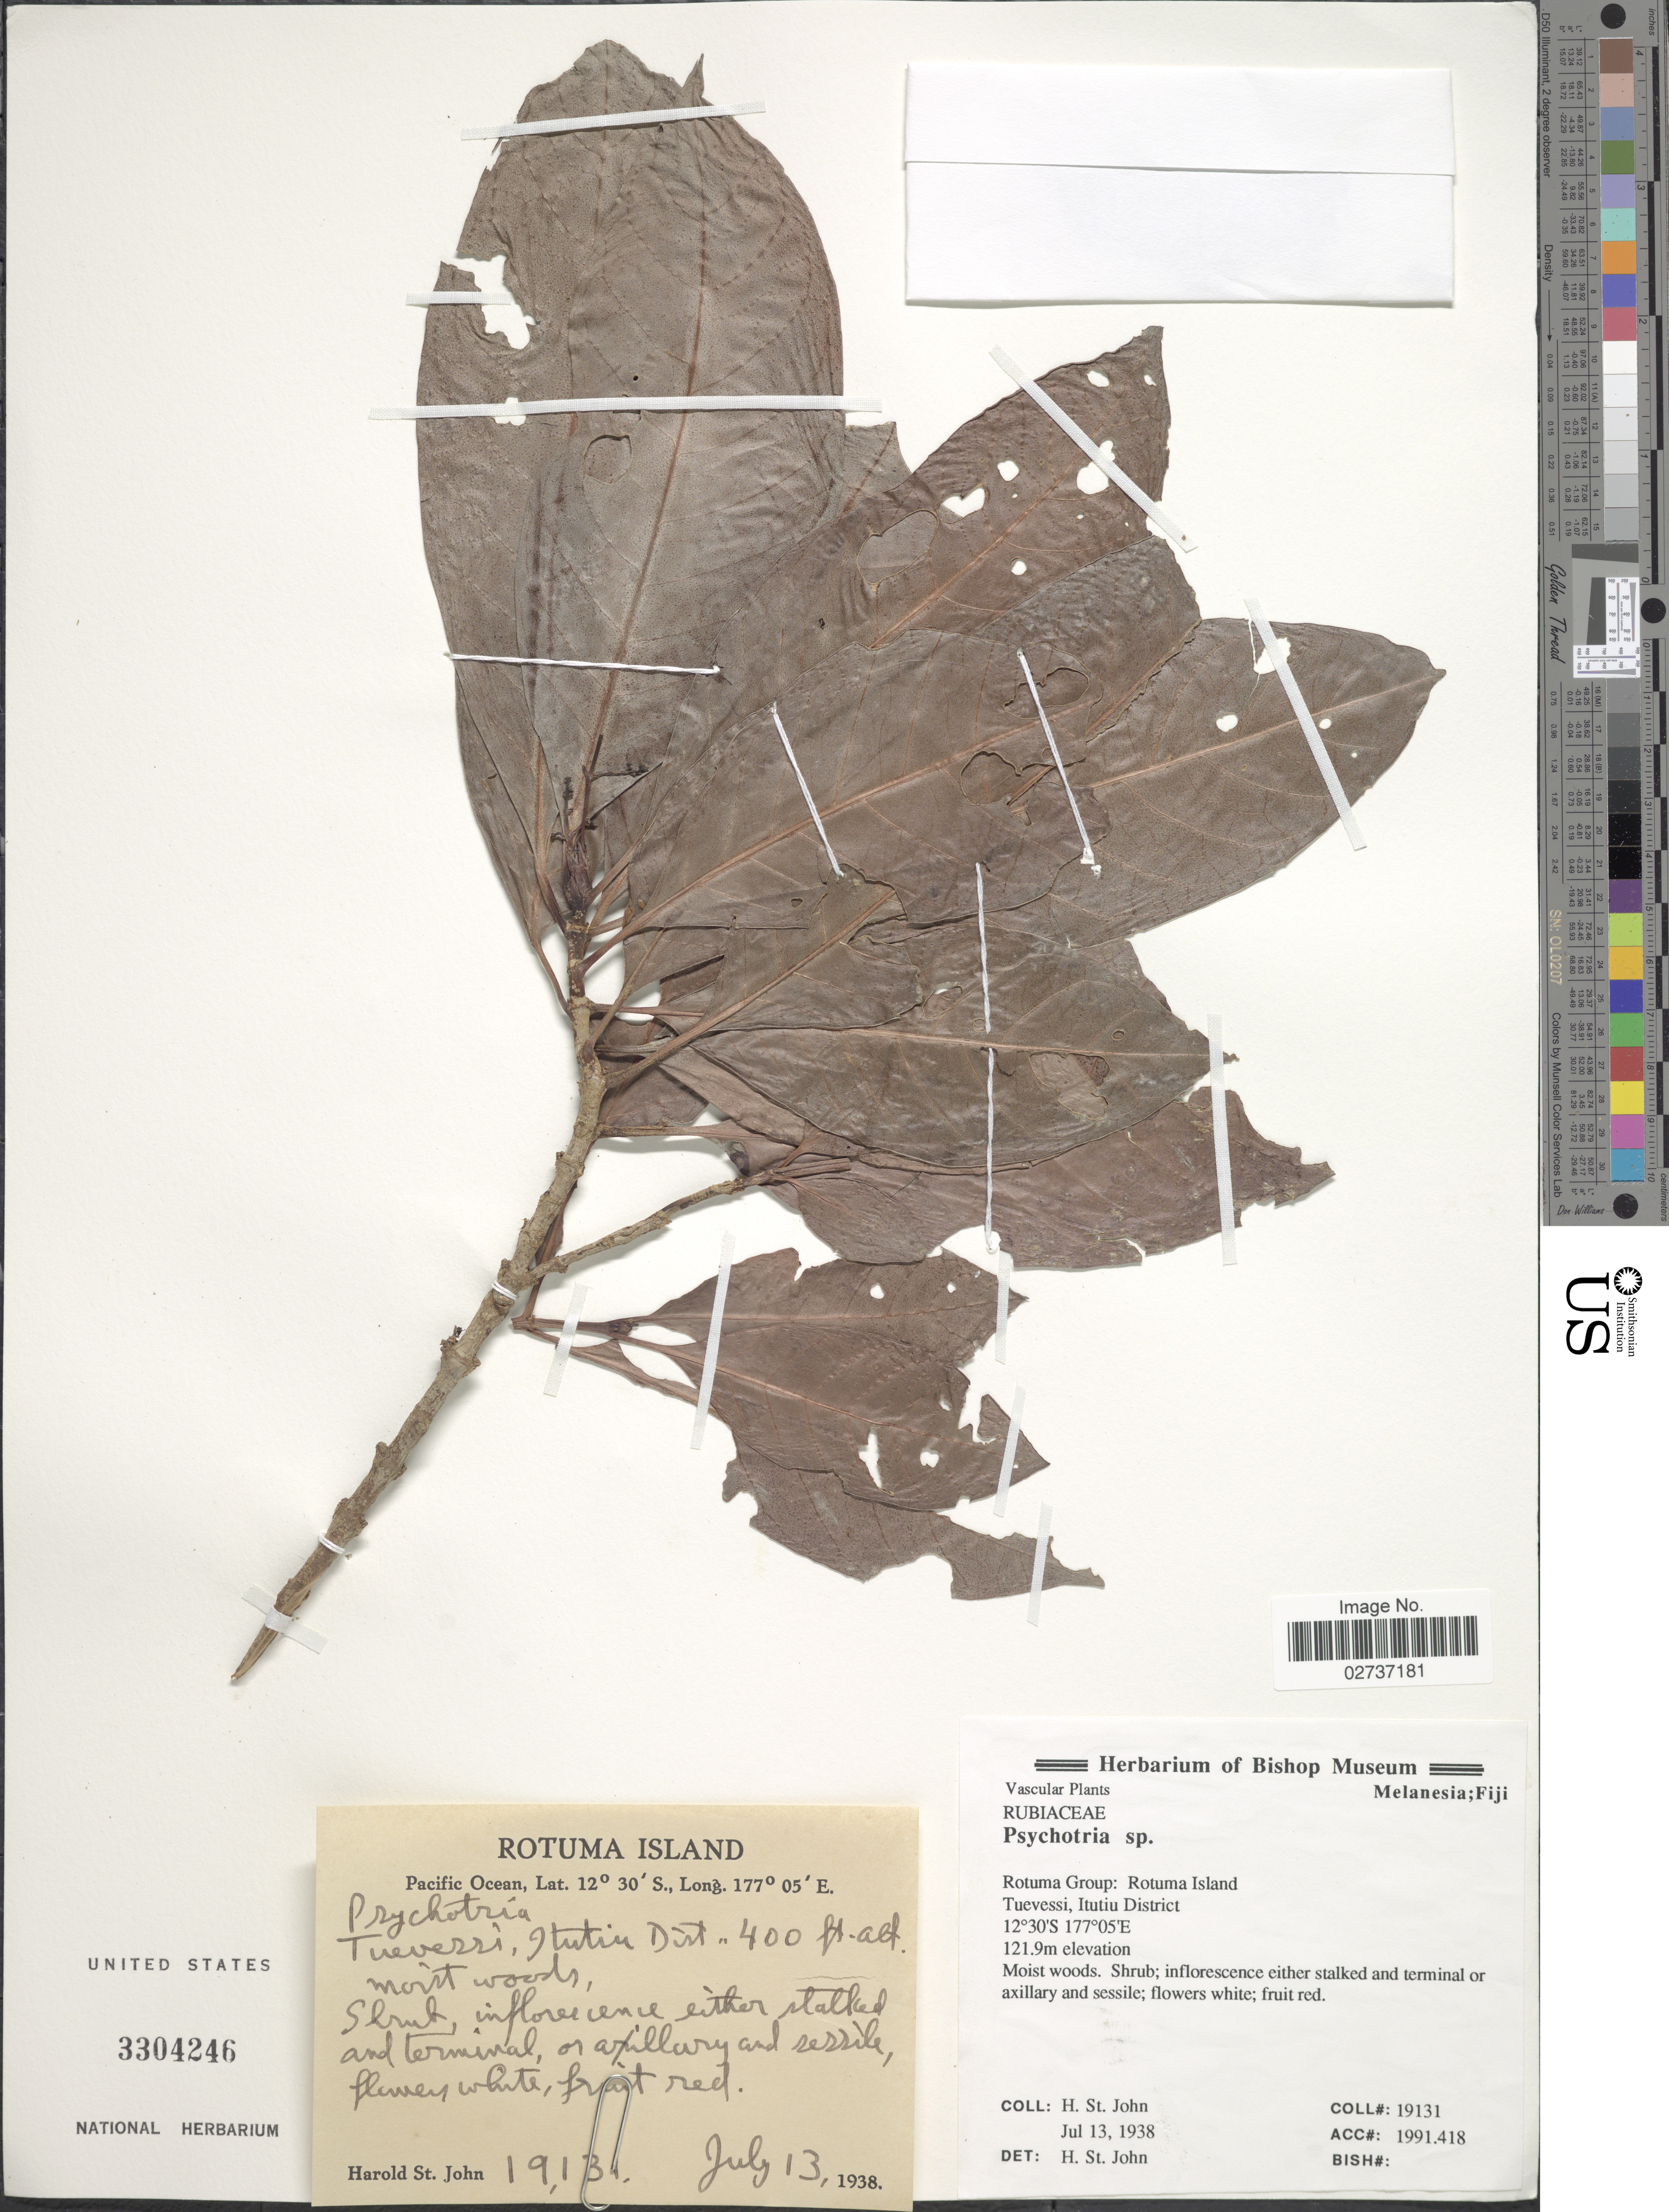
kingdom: Plantae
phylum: Tracheophyta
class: Magnoliopsida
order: Gentianales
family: Rubiaceae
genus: Psychotria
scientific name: Psychotria sp.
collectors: H. St. John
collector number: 19131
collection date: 1938-07-13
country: Fiji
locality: Rotuma Group: Rotuma Island, Tuevessi, Itutiu District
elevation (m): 121.9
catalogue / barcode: US 3304246